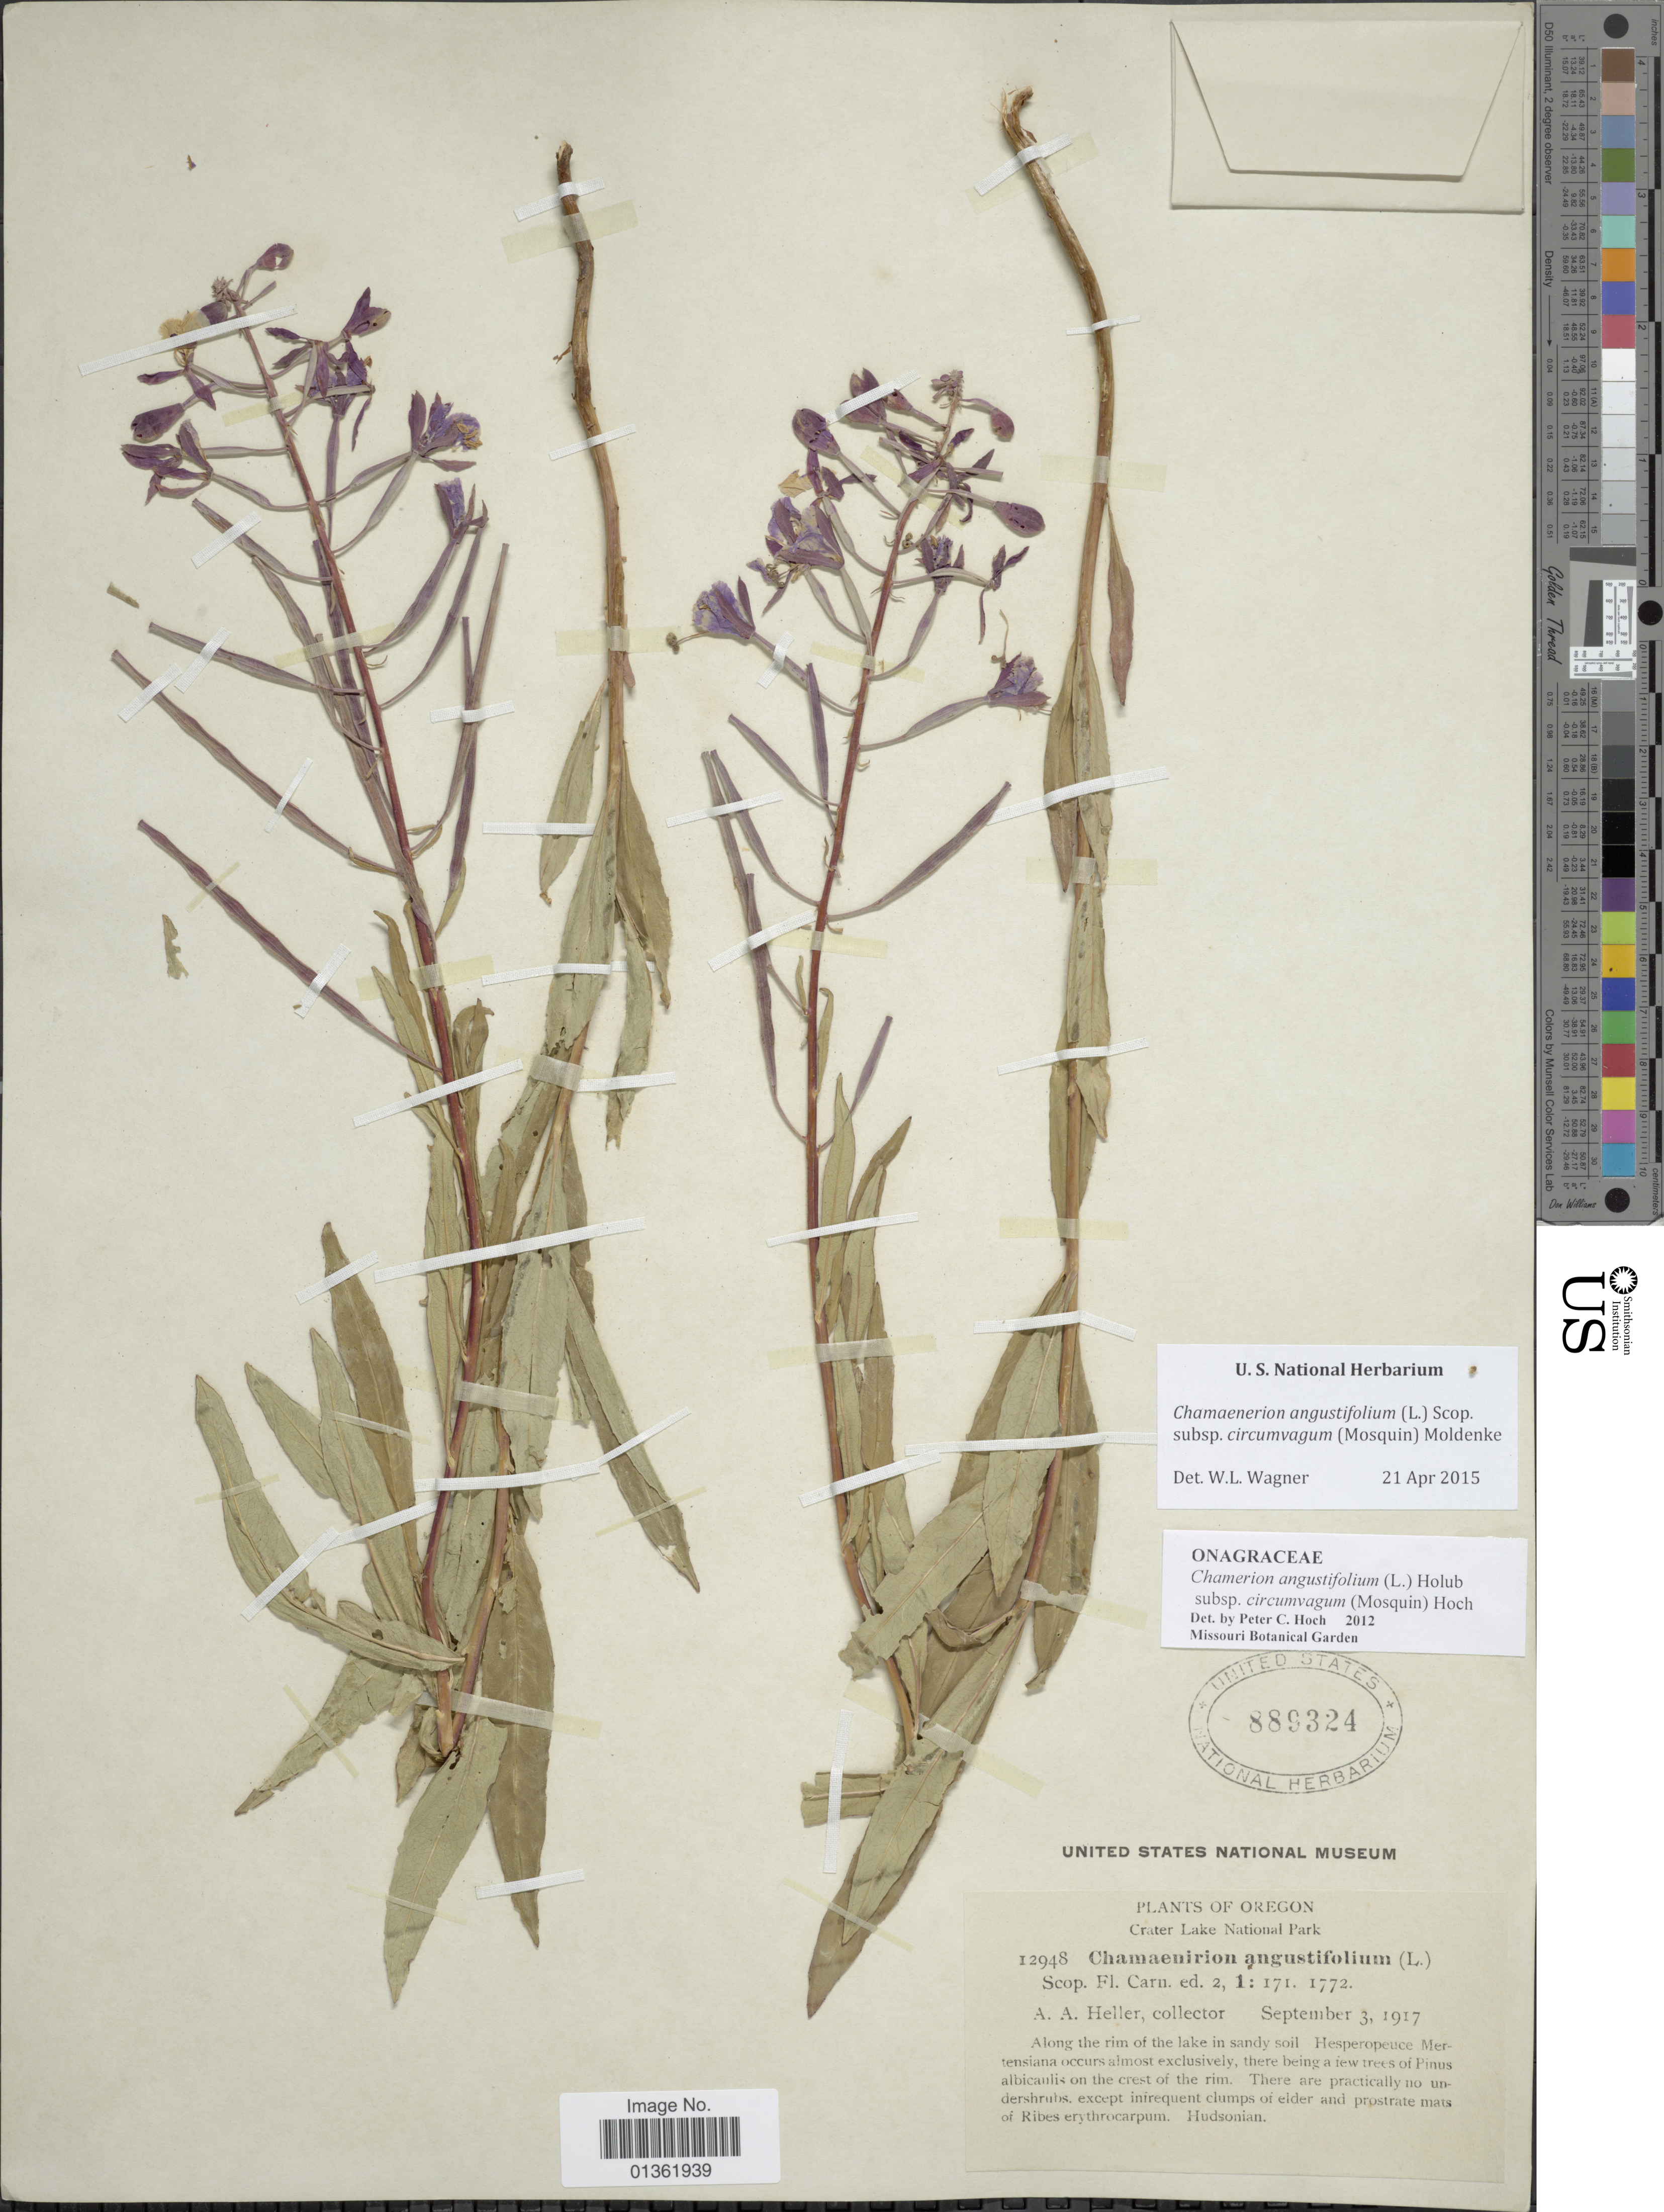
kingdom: Plantae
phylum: Tracheophyta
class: Magnoliopsida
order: Myrtales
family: Onagraceae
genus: Chamaenerion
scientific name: Chamaenerion angustifolium subsp. circumvagum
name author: (Mosquin) Moldenke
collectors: A. A. Heller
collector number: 12948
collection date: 1917-09-03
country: United States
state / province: Oregon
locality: Crater Lake National Park.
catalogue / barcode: US 889324